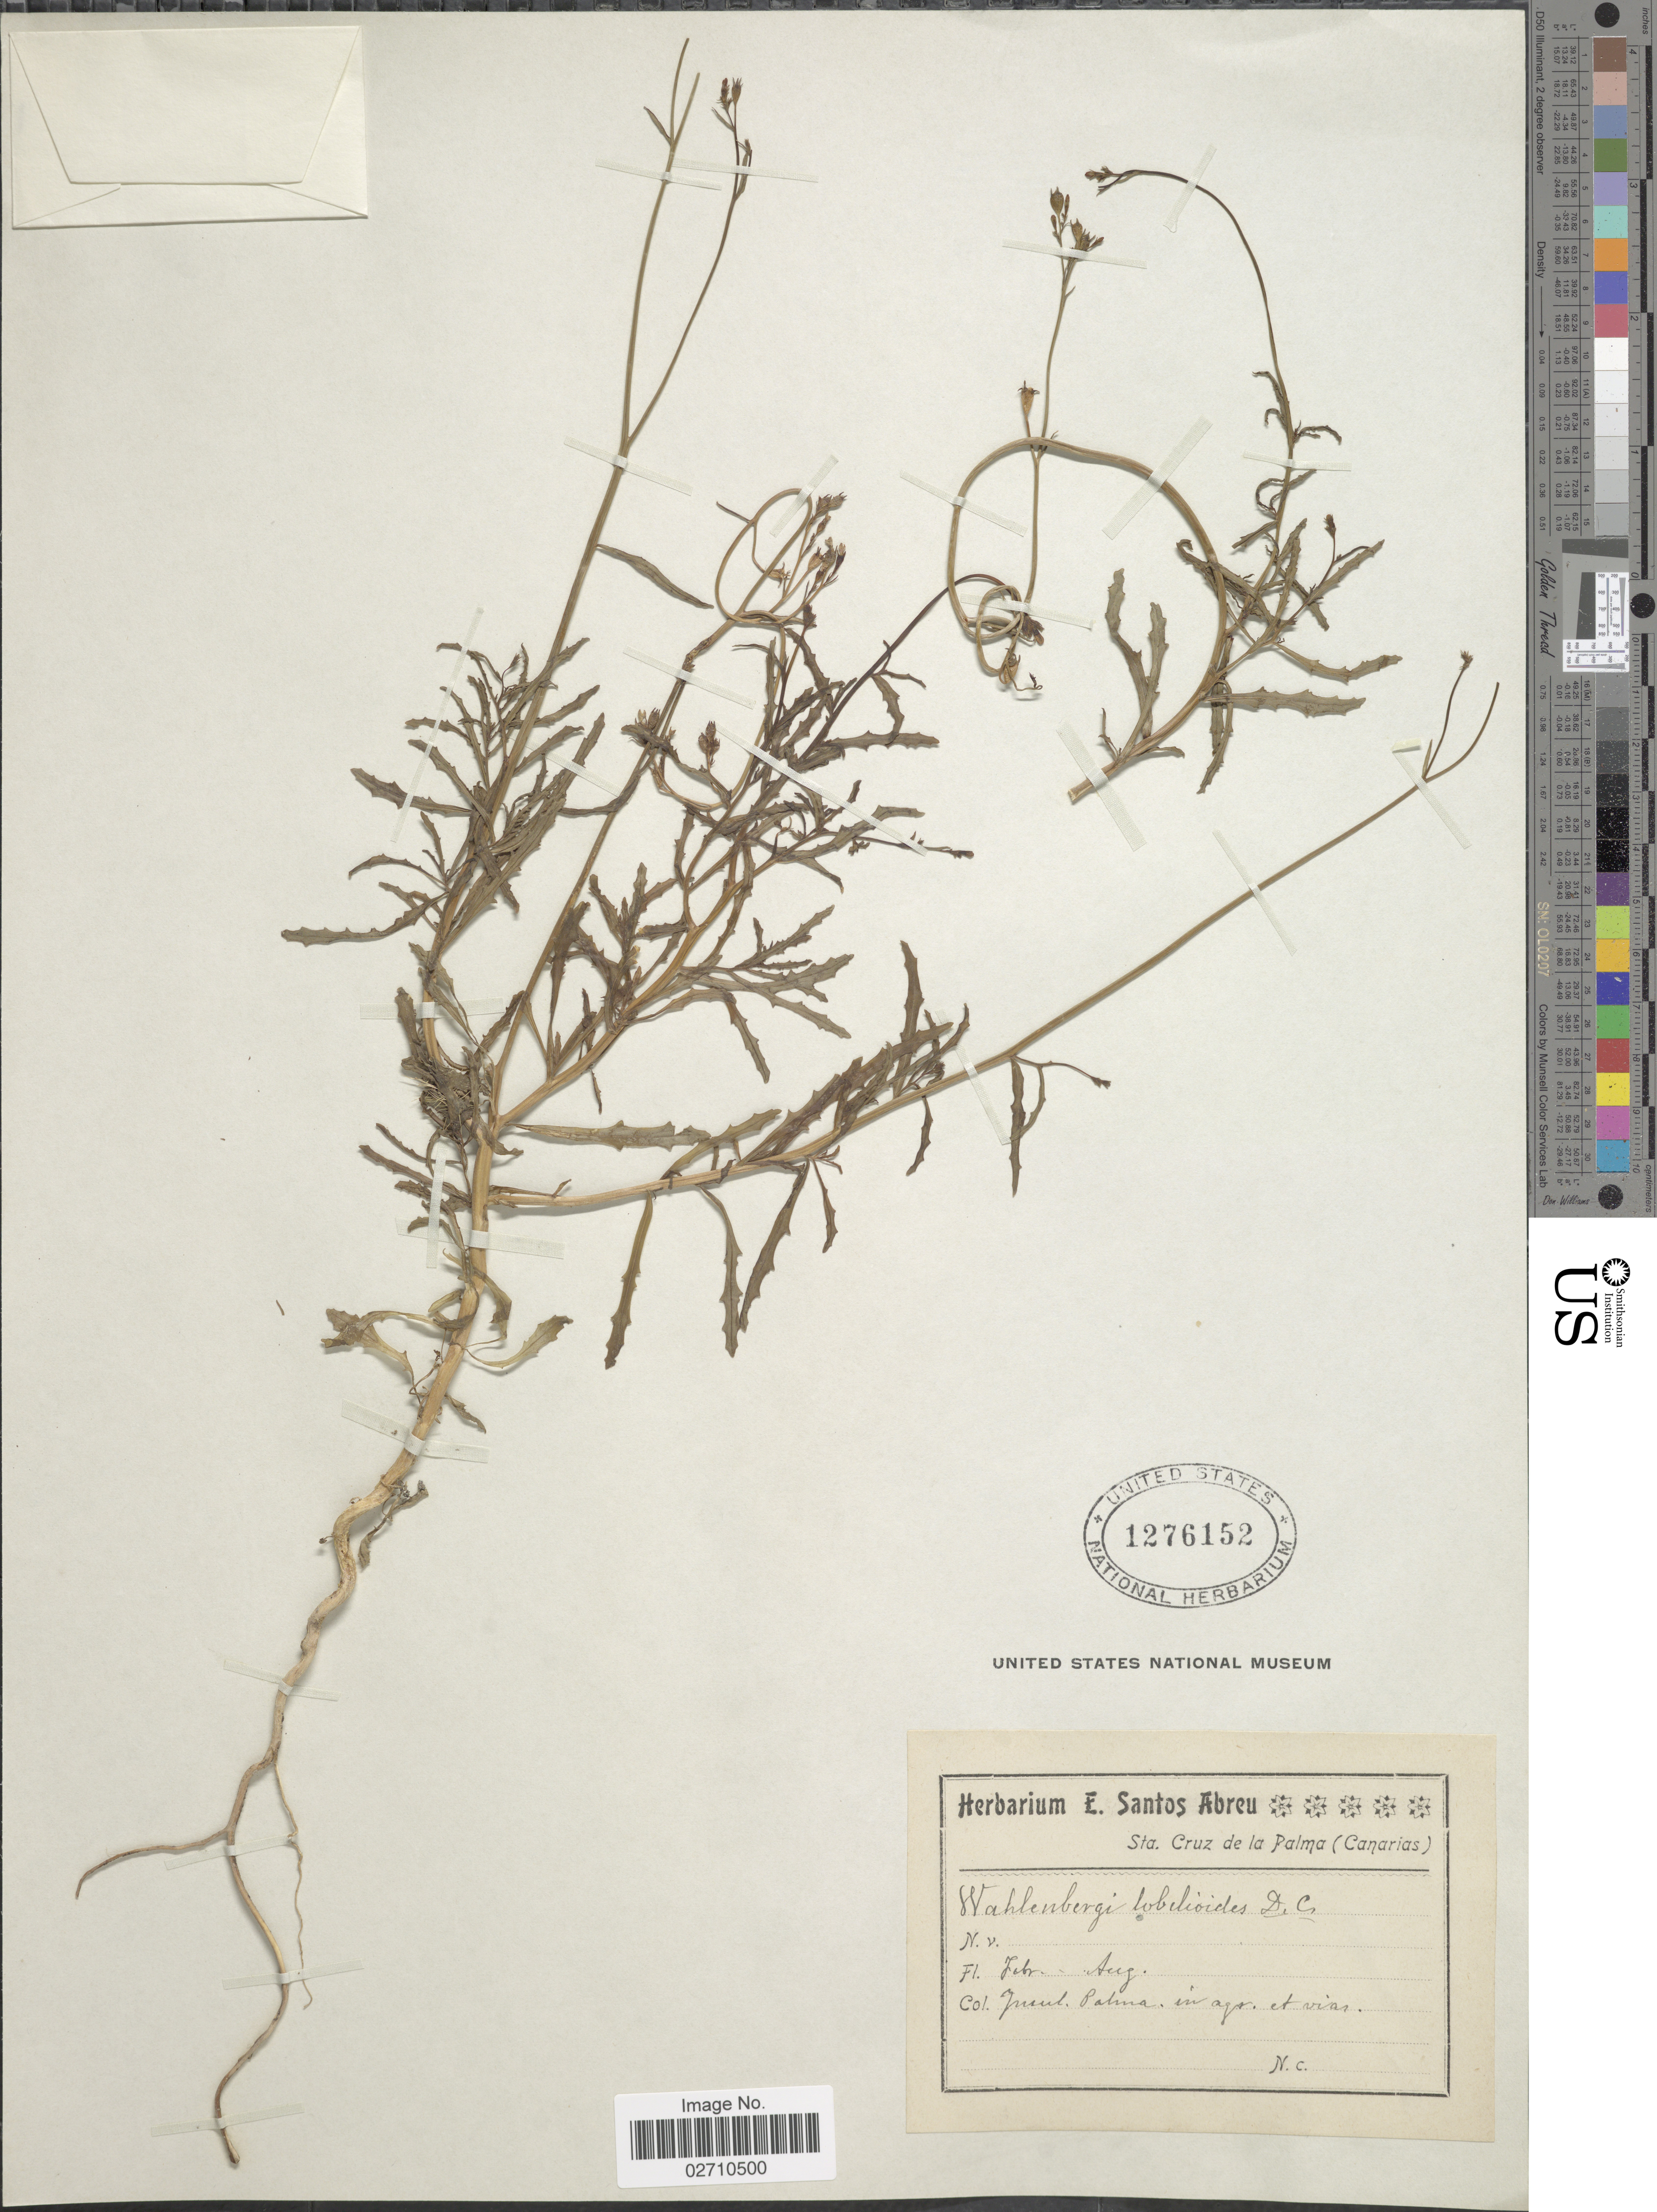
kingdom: Plantae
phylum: Tracheophyta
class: Magnoliopsida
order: Asterales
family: Campanulaceae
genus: Wahlenbergia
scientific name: Wahlenbergia lobelioides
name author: (L. f.) Link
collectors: ex herb. E. Santos Abrue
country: Spain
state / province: Canarias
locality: Insul. Palma. in agr. et vias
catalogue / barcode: US 1276152